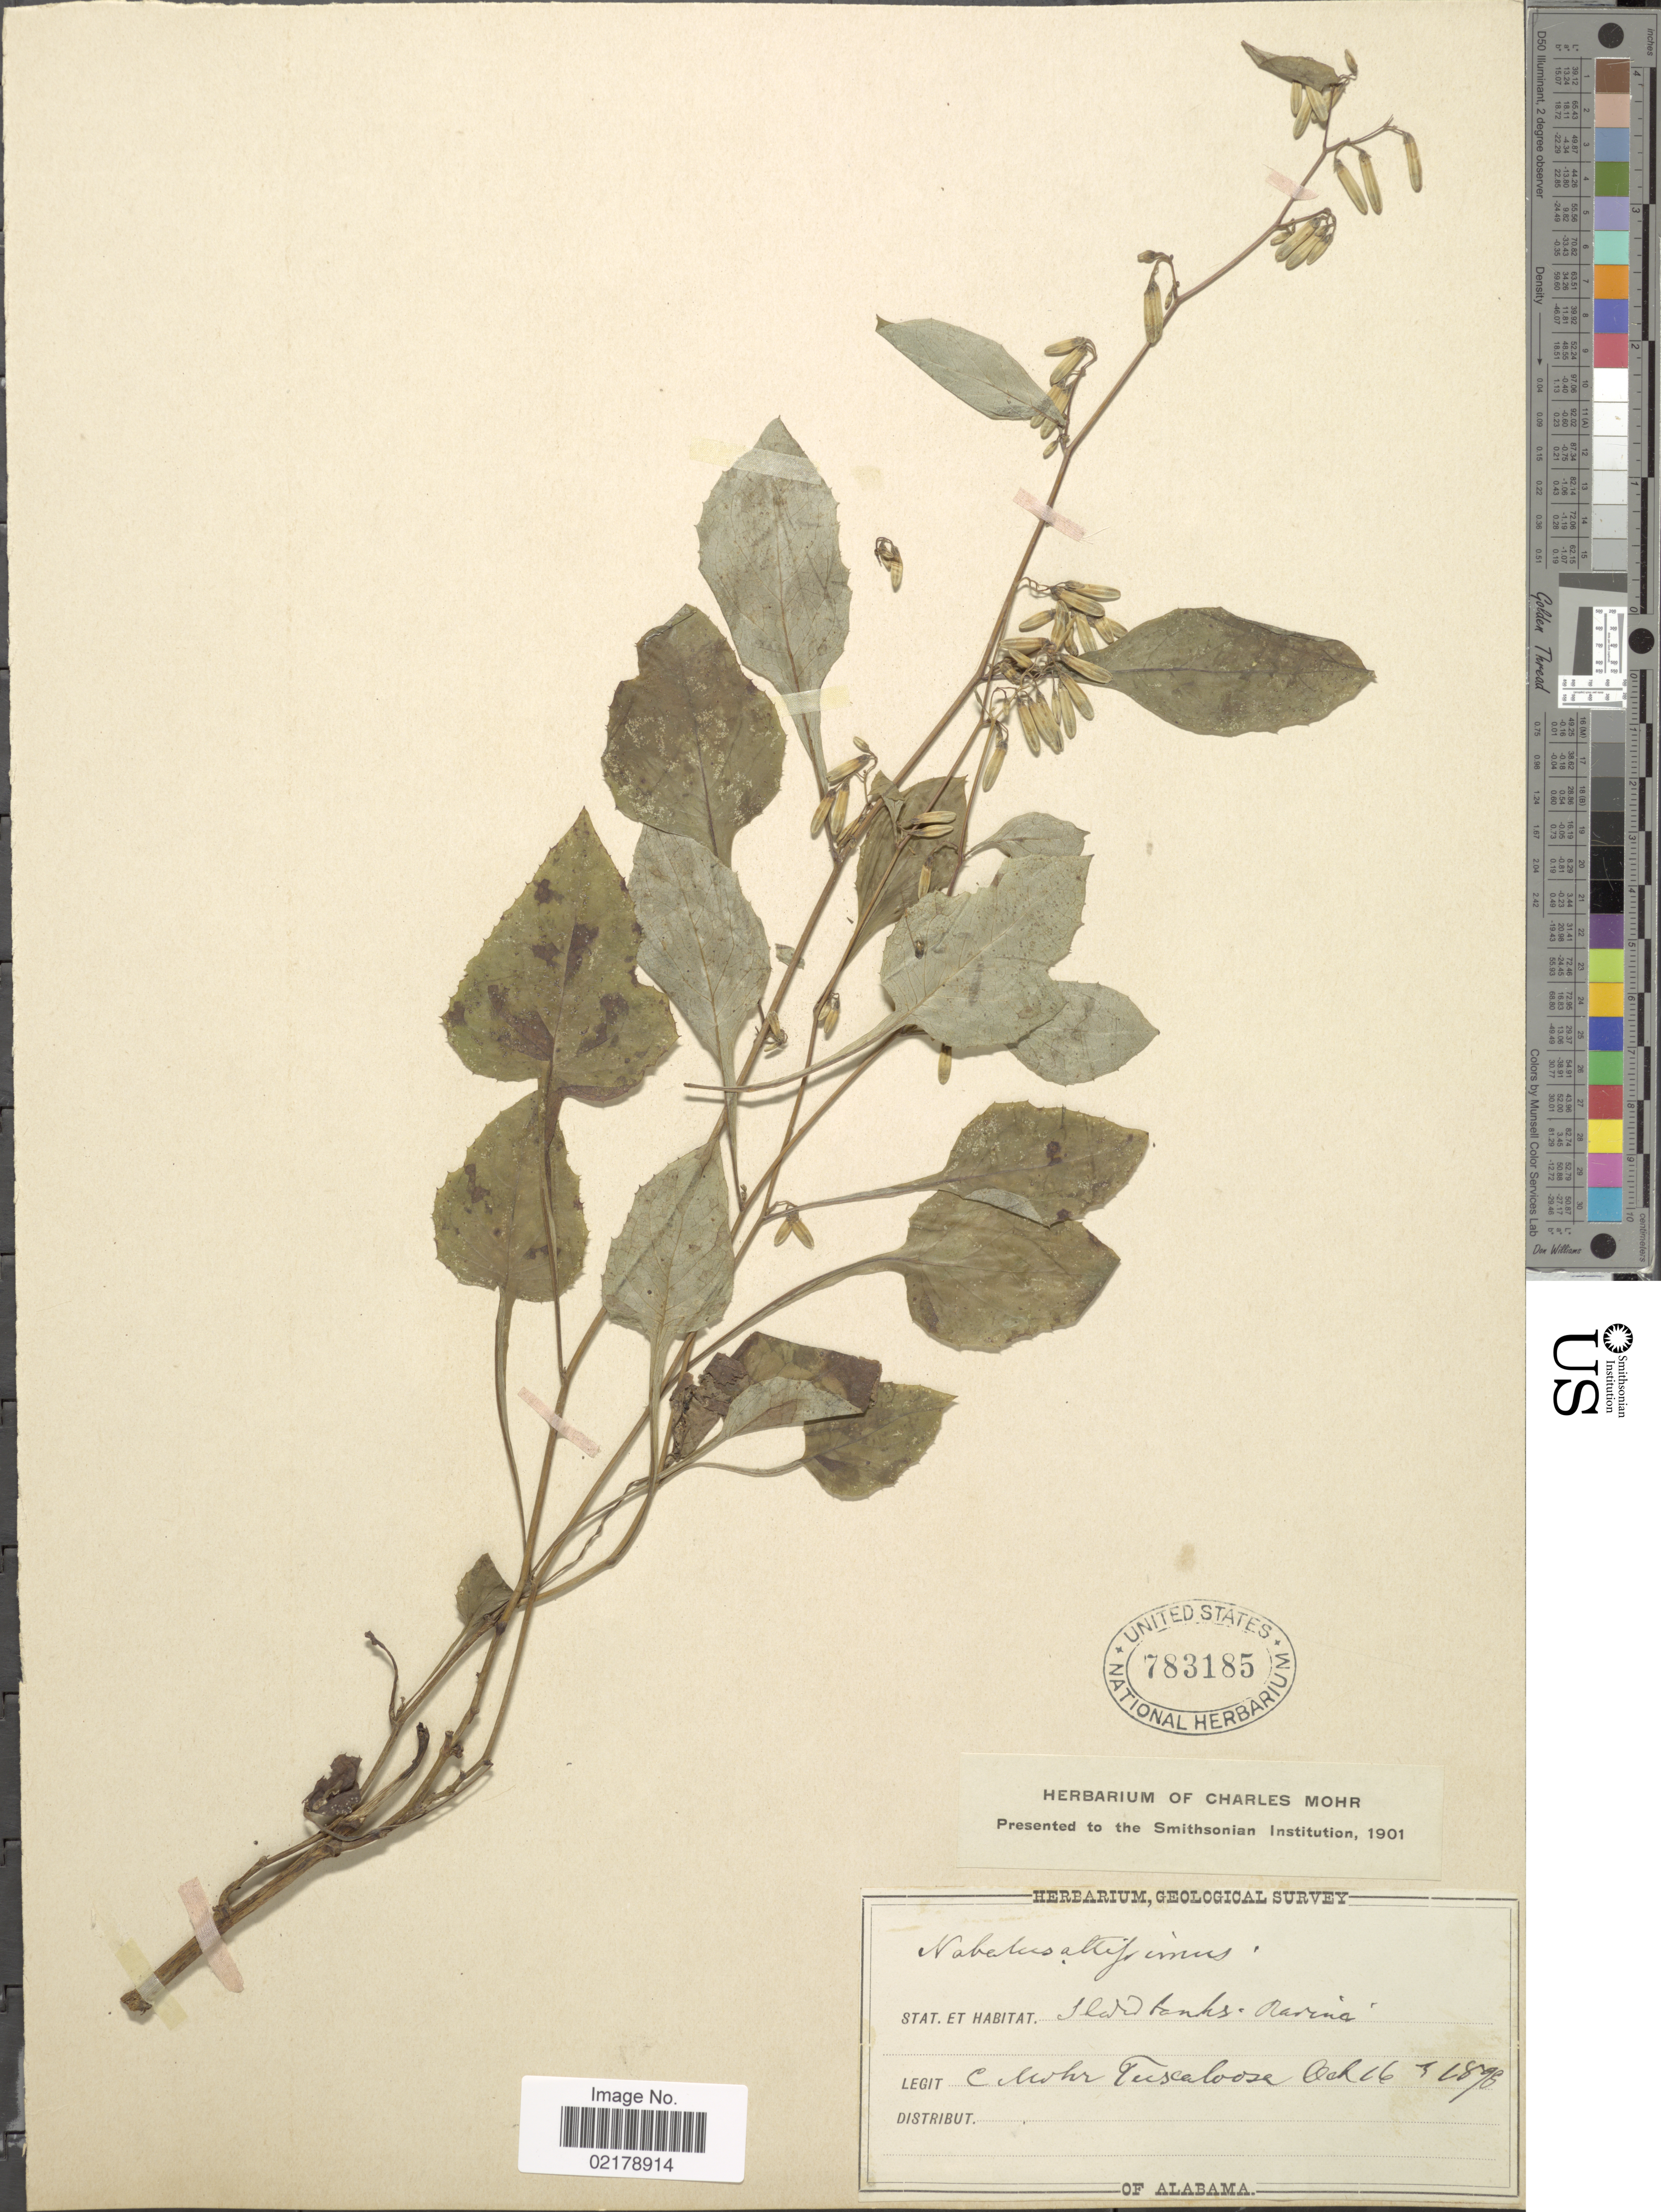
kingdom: Plantae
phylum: Tracheophyta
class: Magnoliopsida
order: Asterales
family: Asteraceae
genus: Nabalus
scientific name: Nabalus altissimus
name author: (L.) Hook.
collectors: C. T. Mohr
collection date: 1898-10-16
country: United States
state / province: Alabama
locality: Tuscaloosa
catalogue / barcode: US 783185